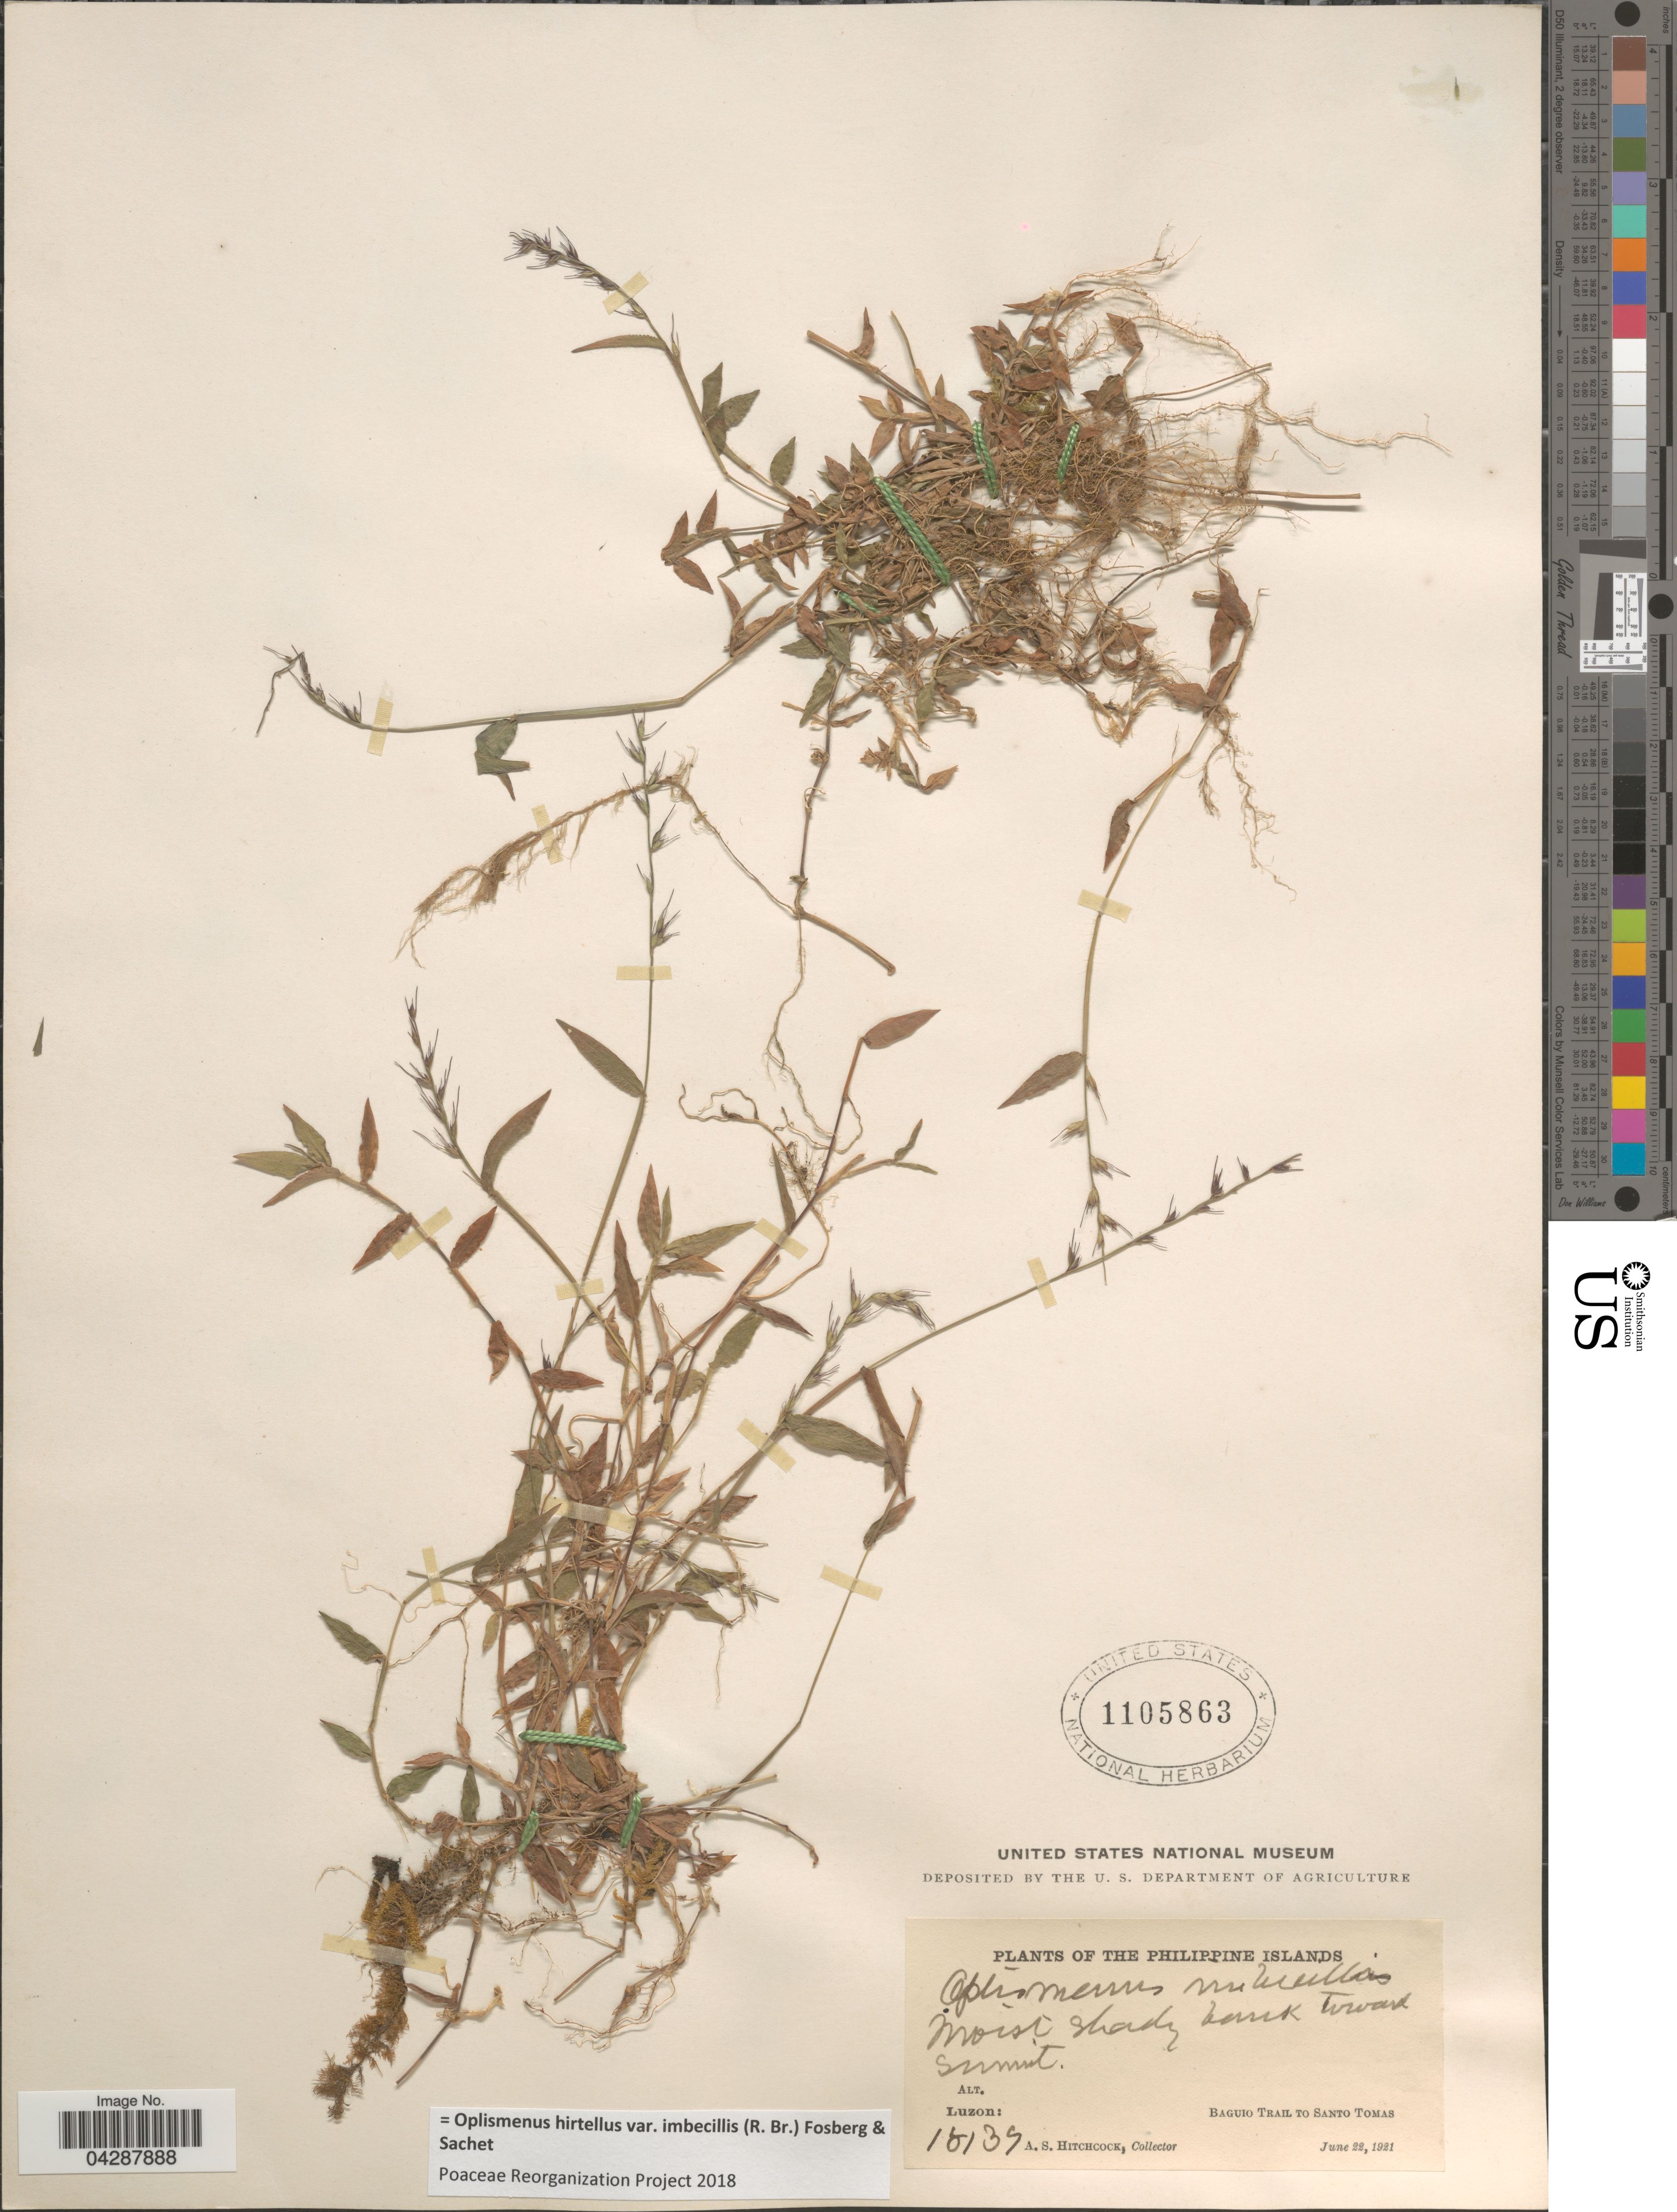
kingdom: Plantae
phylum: Tracheophyta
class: Liliopsida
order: Poales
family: Poaceae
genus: Oplismenus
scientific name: Oplismenus hirtellus var. imbecillis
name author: (R. Br.) Fosberg & Sachet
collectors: A. S. Hitchcock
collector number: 18137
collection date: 1921-06-22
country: Philippines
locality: Summit. Luzon: Baguio Trail to Santo Tomas.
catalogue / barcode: US 1105863